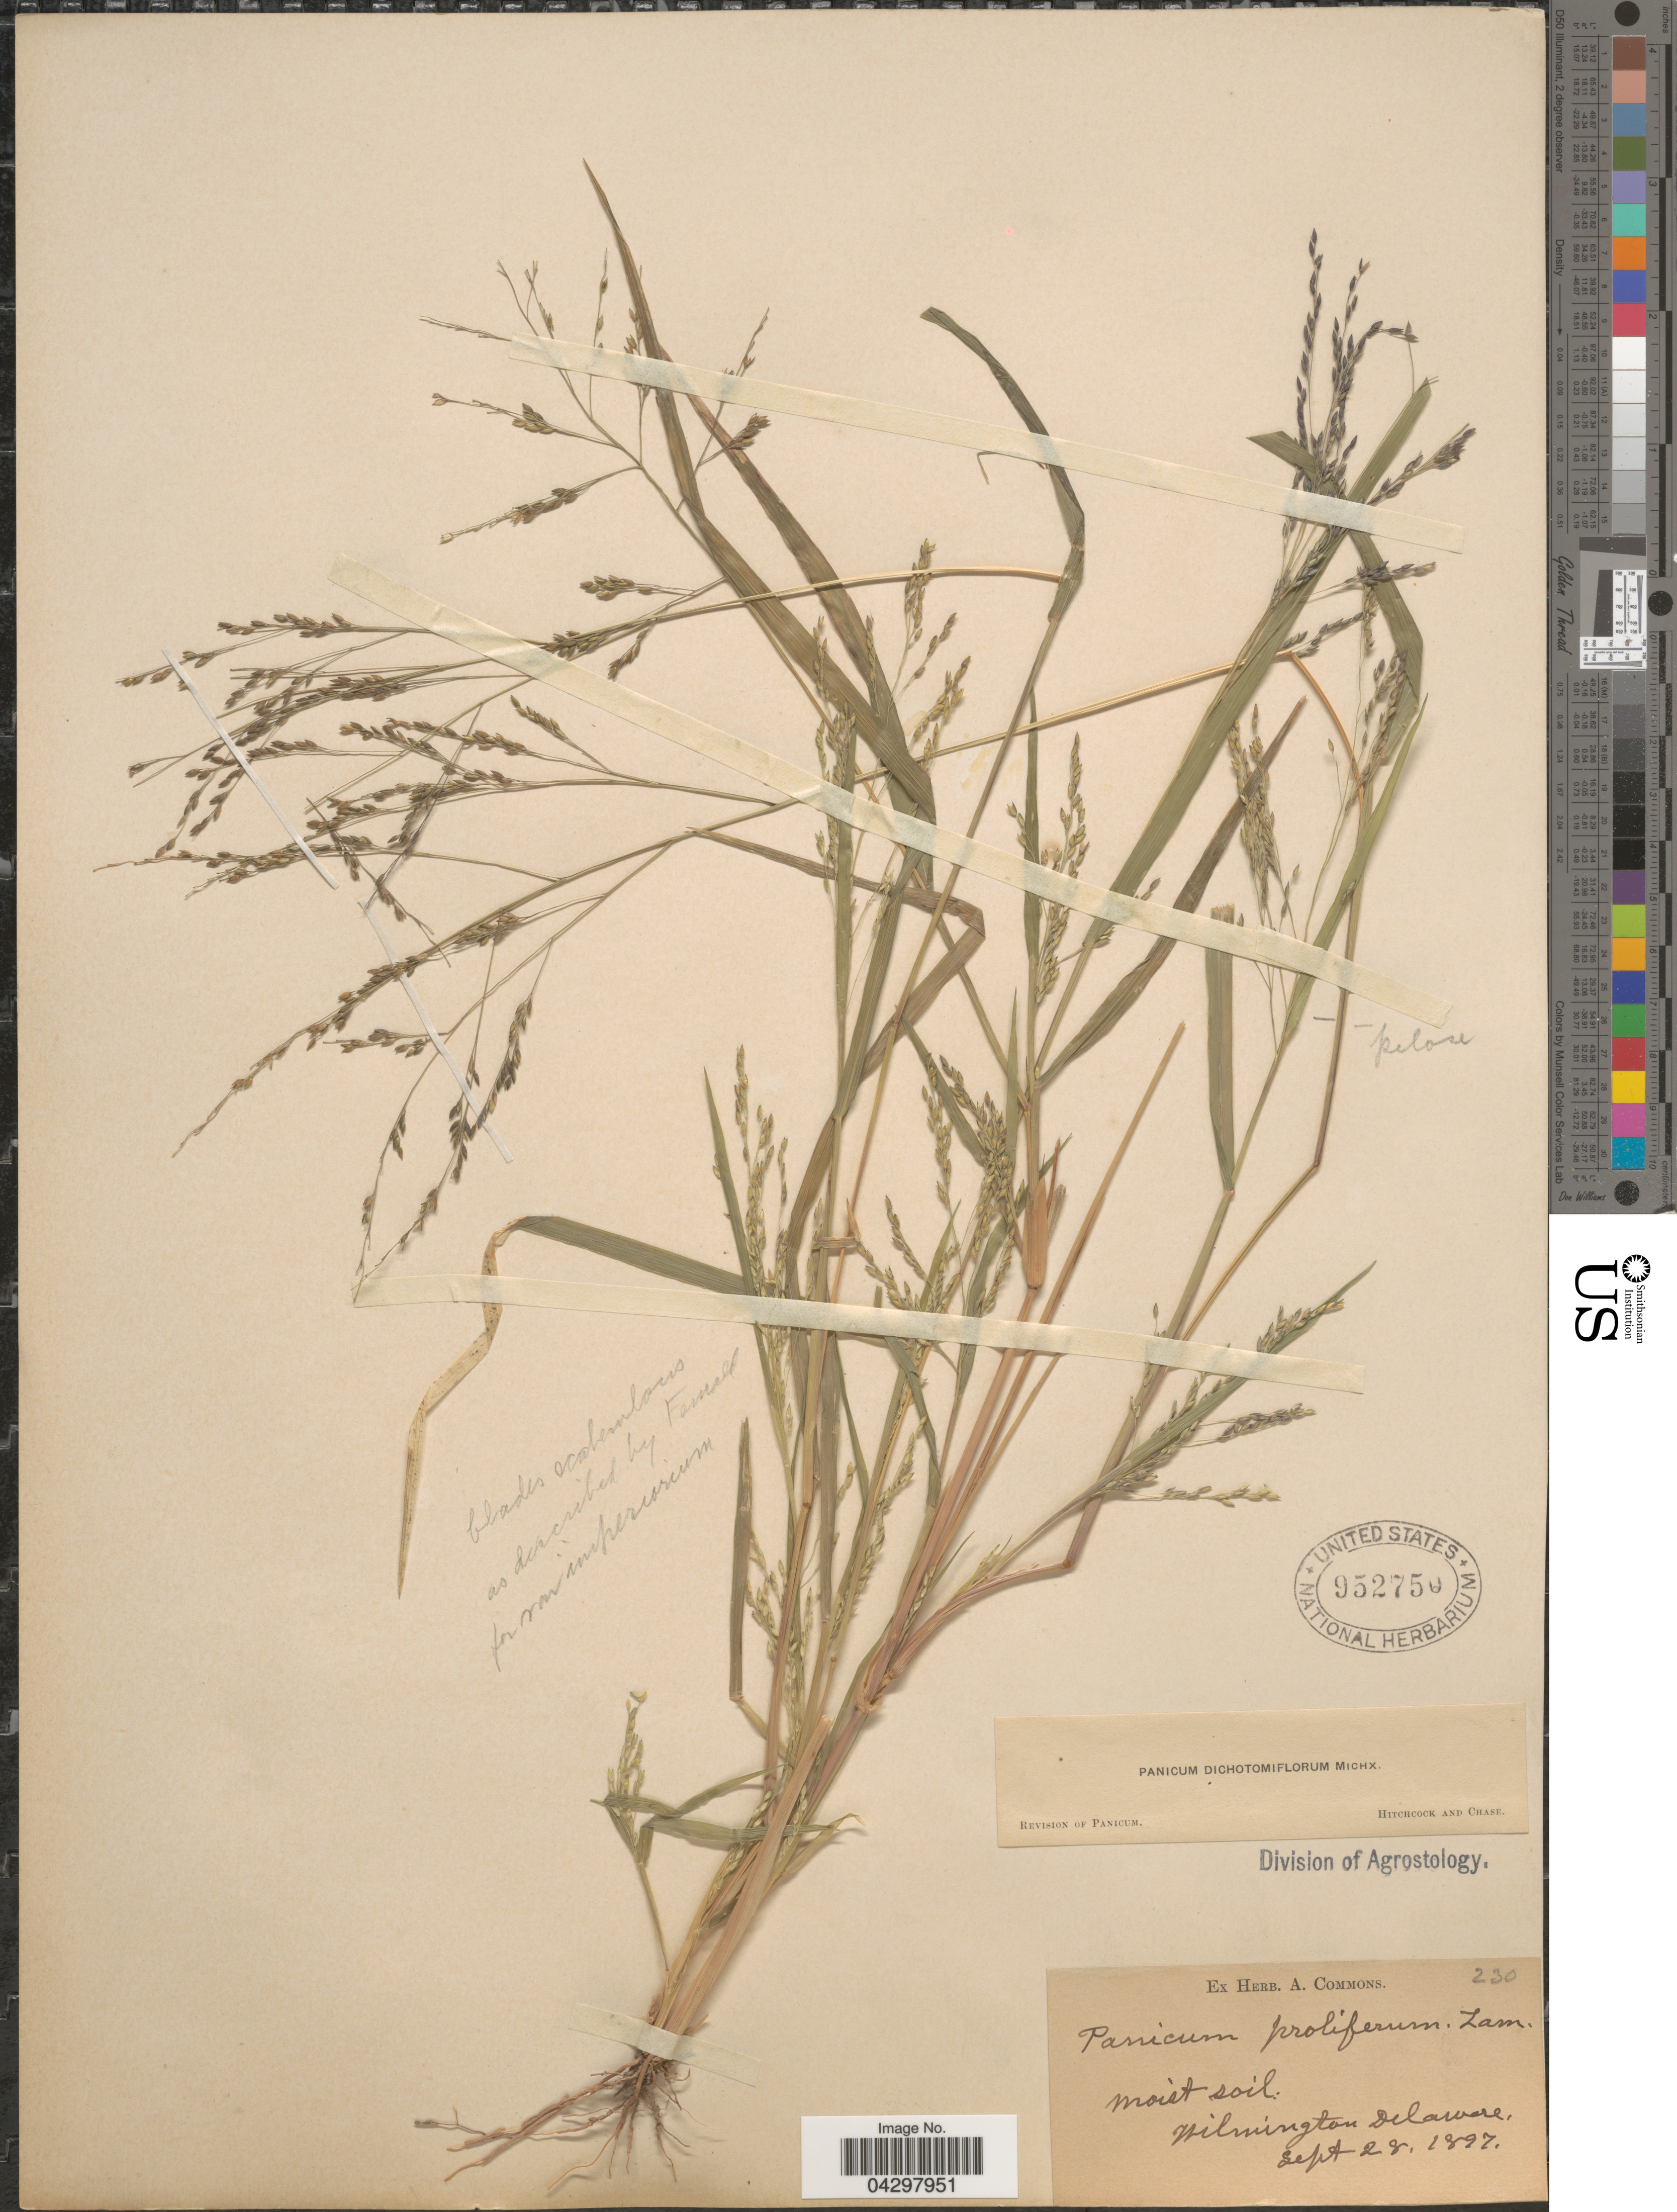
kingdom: Plantae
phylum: Tracheophyta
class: Liliopsida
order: Poales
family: Poaceae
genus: Panicum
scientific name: Panicum dichotomiflorum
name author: Michx.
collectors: ex herb. A. Commons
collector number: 230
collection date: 1897-09-28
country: United States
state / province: Delaware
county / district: New Castle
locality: Wilmington.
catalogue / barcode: US 952750